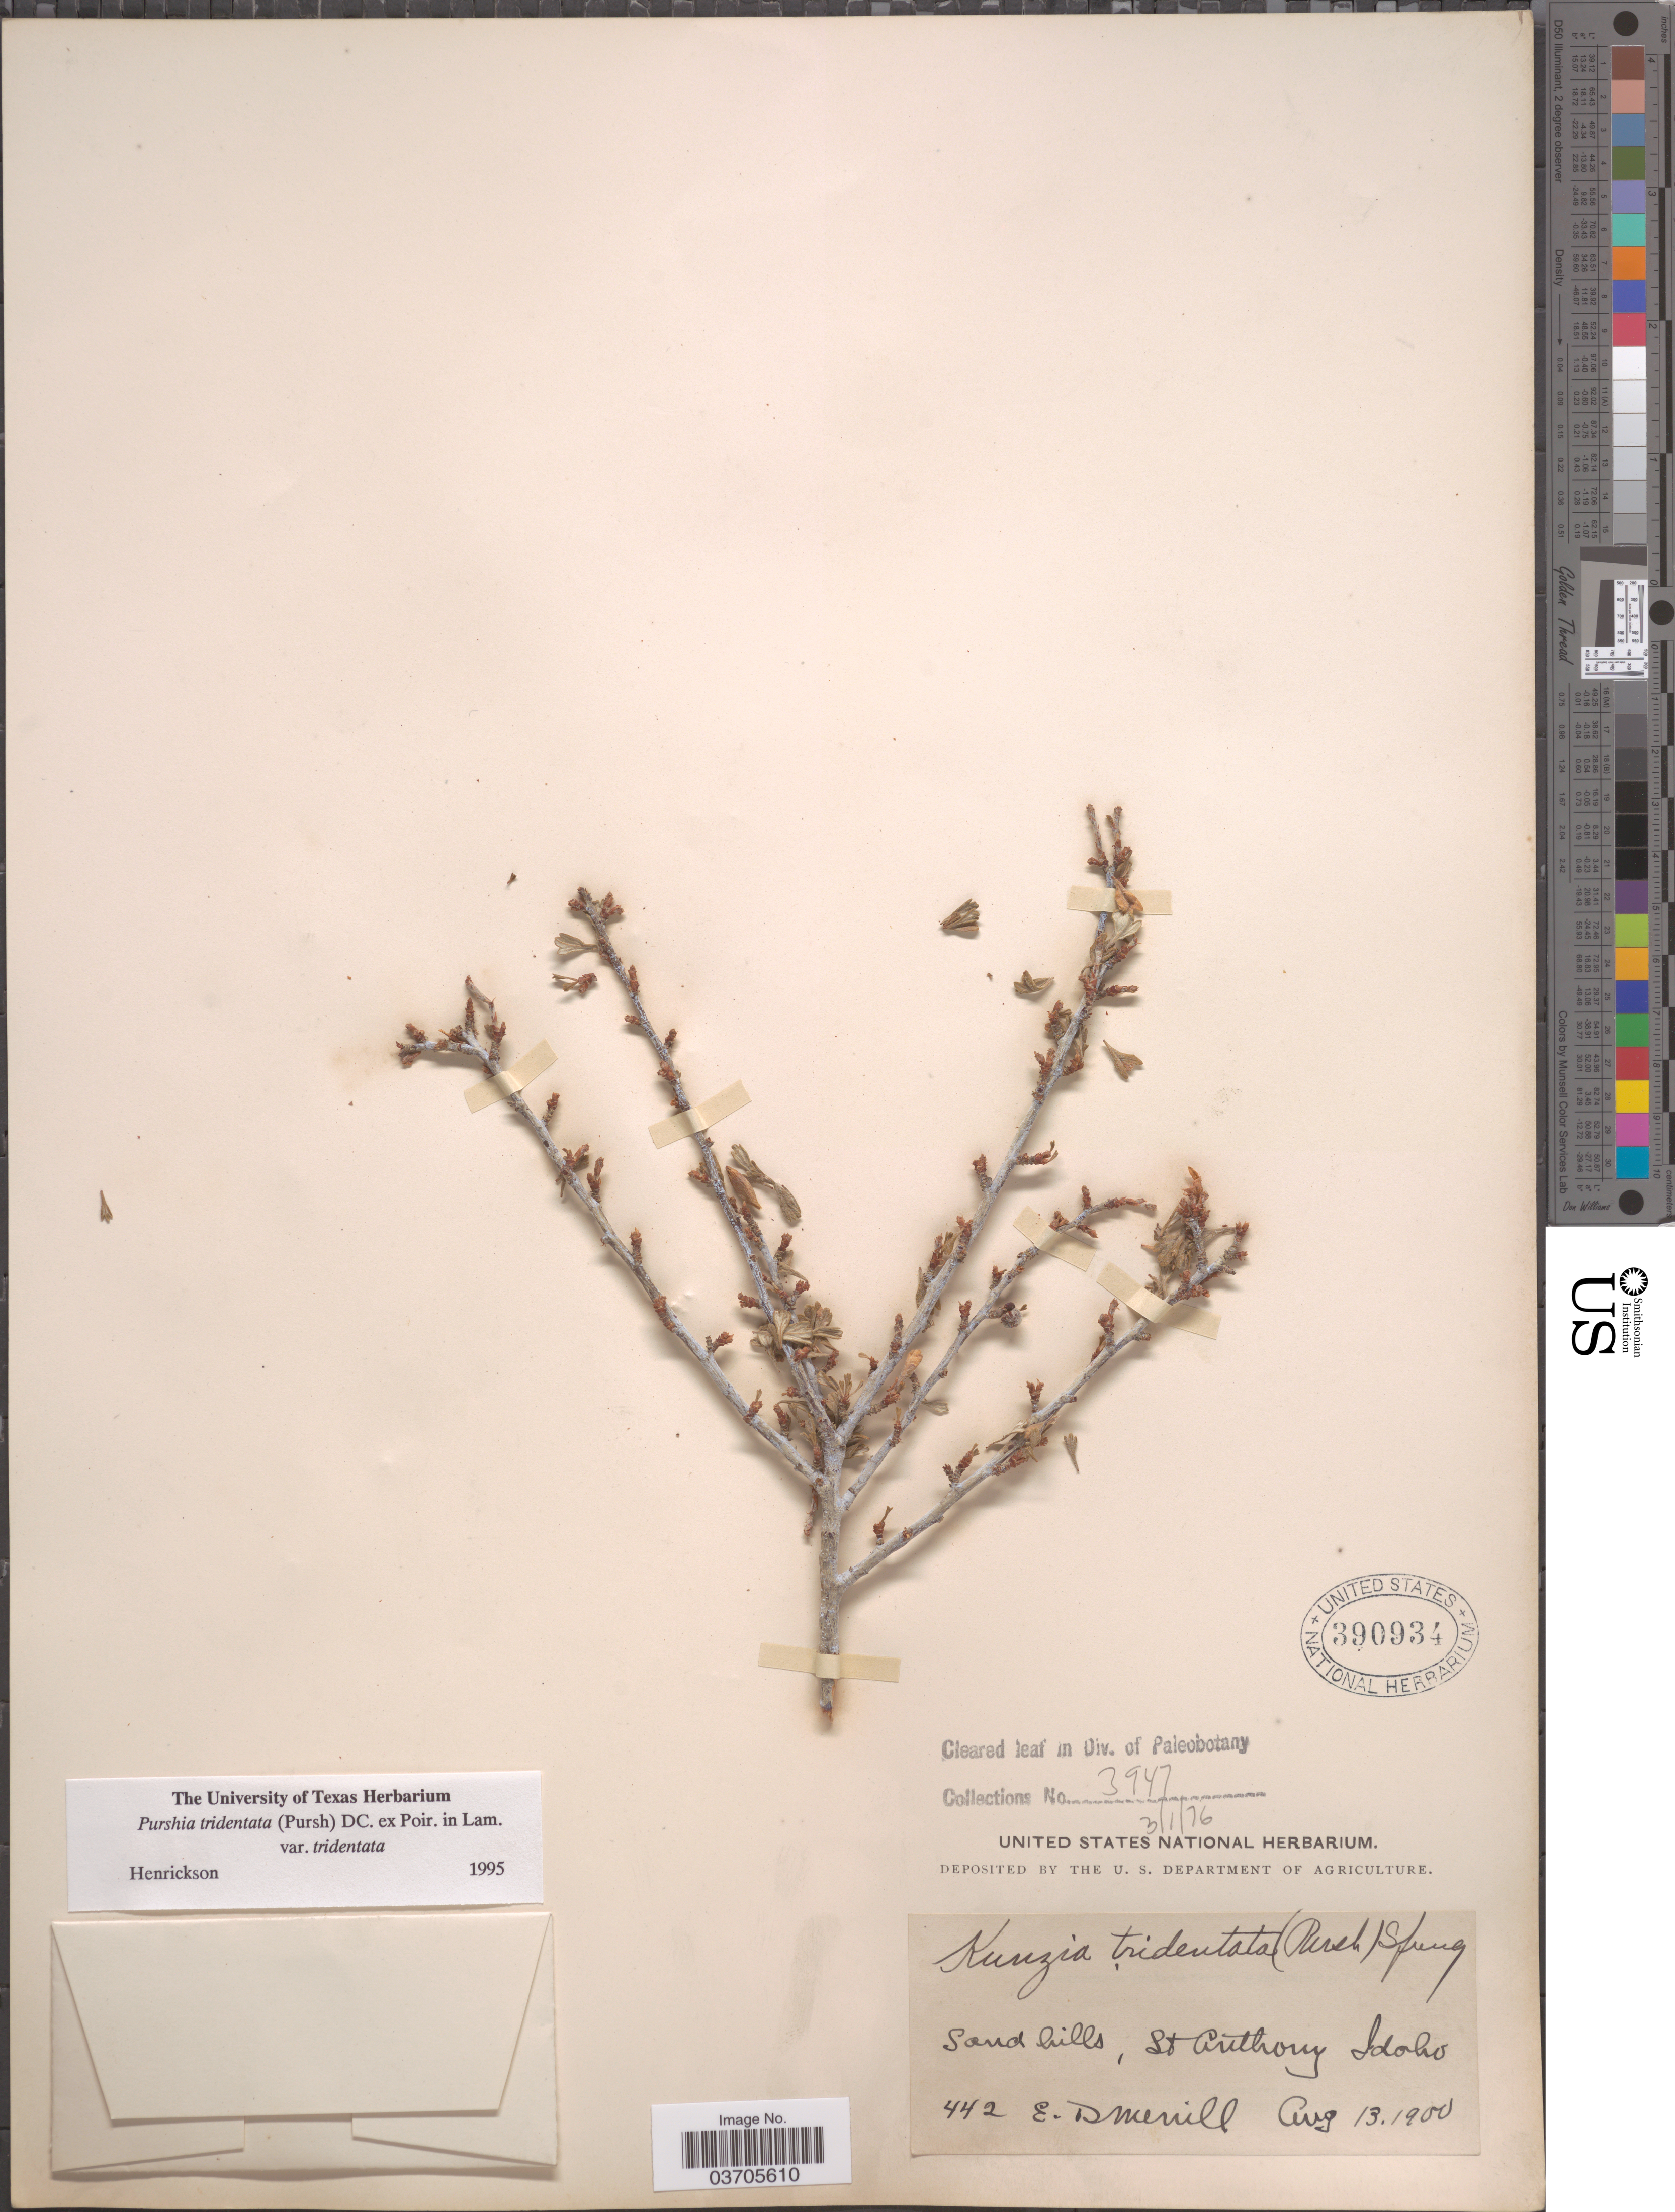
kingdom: Plantae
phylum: Tracheophyta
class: Magnoliopsida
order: Rosales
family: Rosaceae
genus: Purshia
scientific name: Purshia tridentata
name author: (Pursh) DC.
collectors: E. D. Merrill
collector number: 442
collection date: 1900-08-13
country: United States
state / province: Idaho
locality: St. Anthony.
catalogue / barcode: US 390934